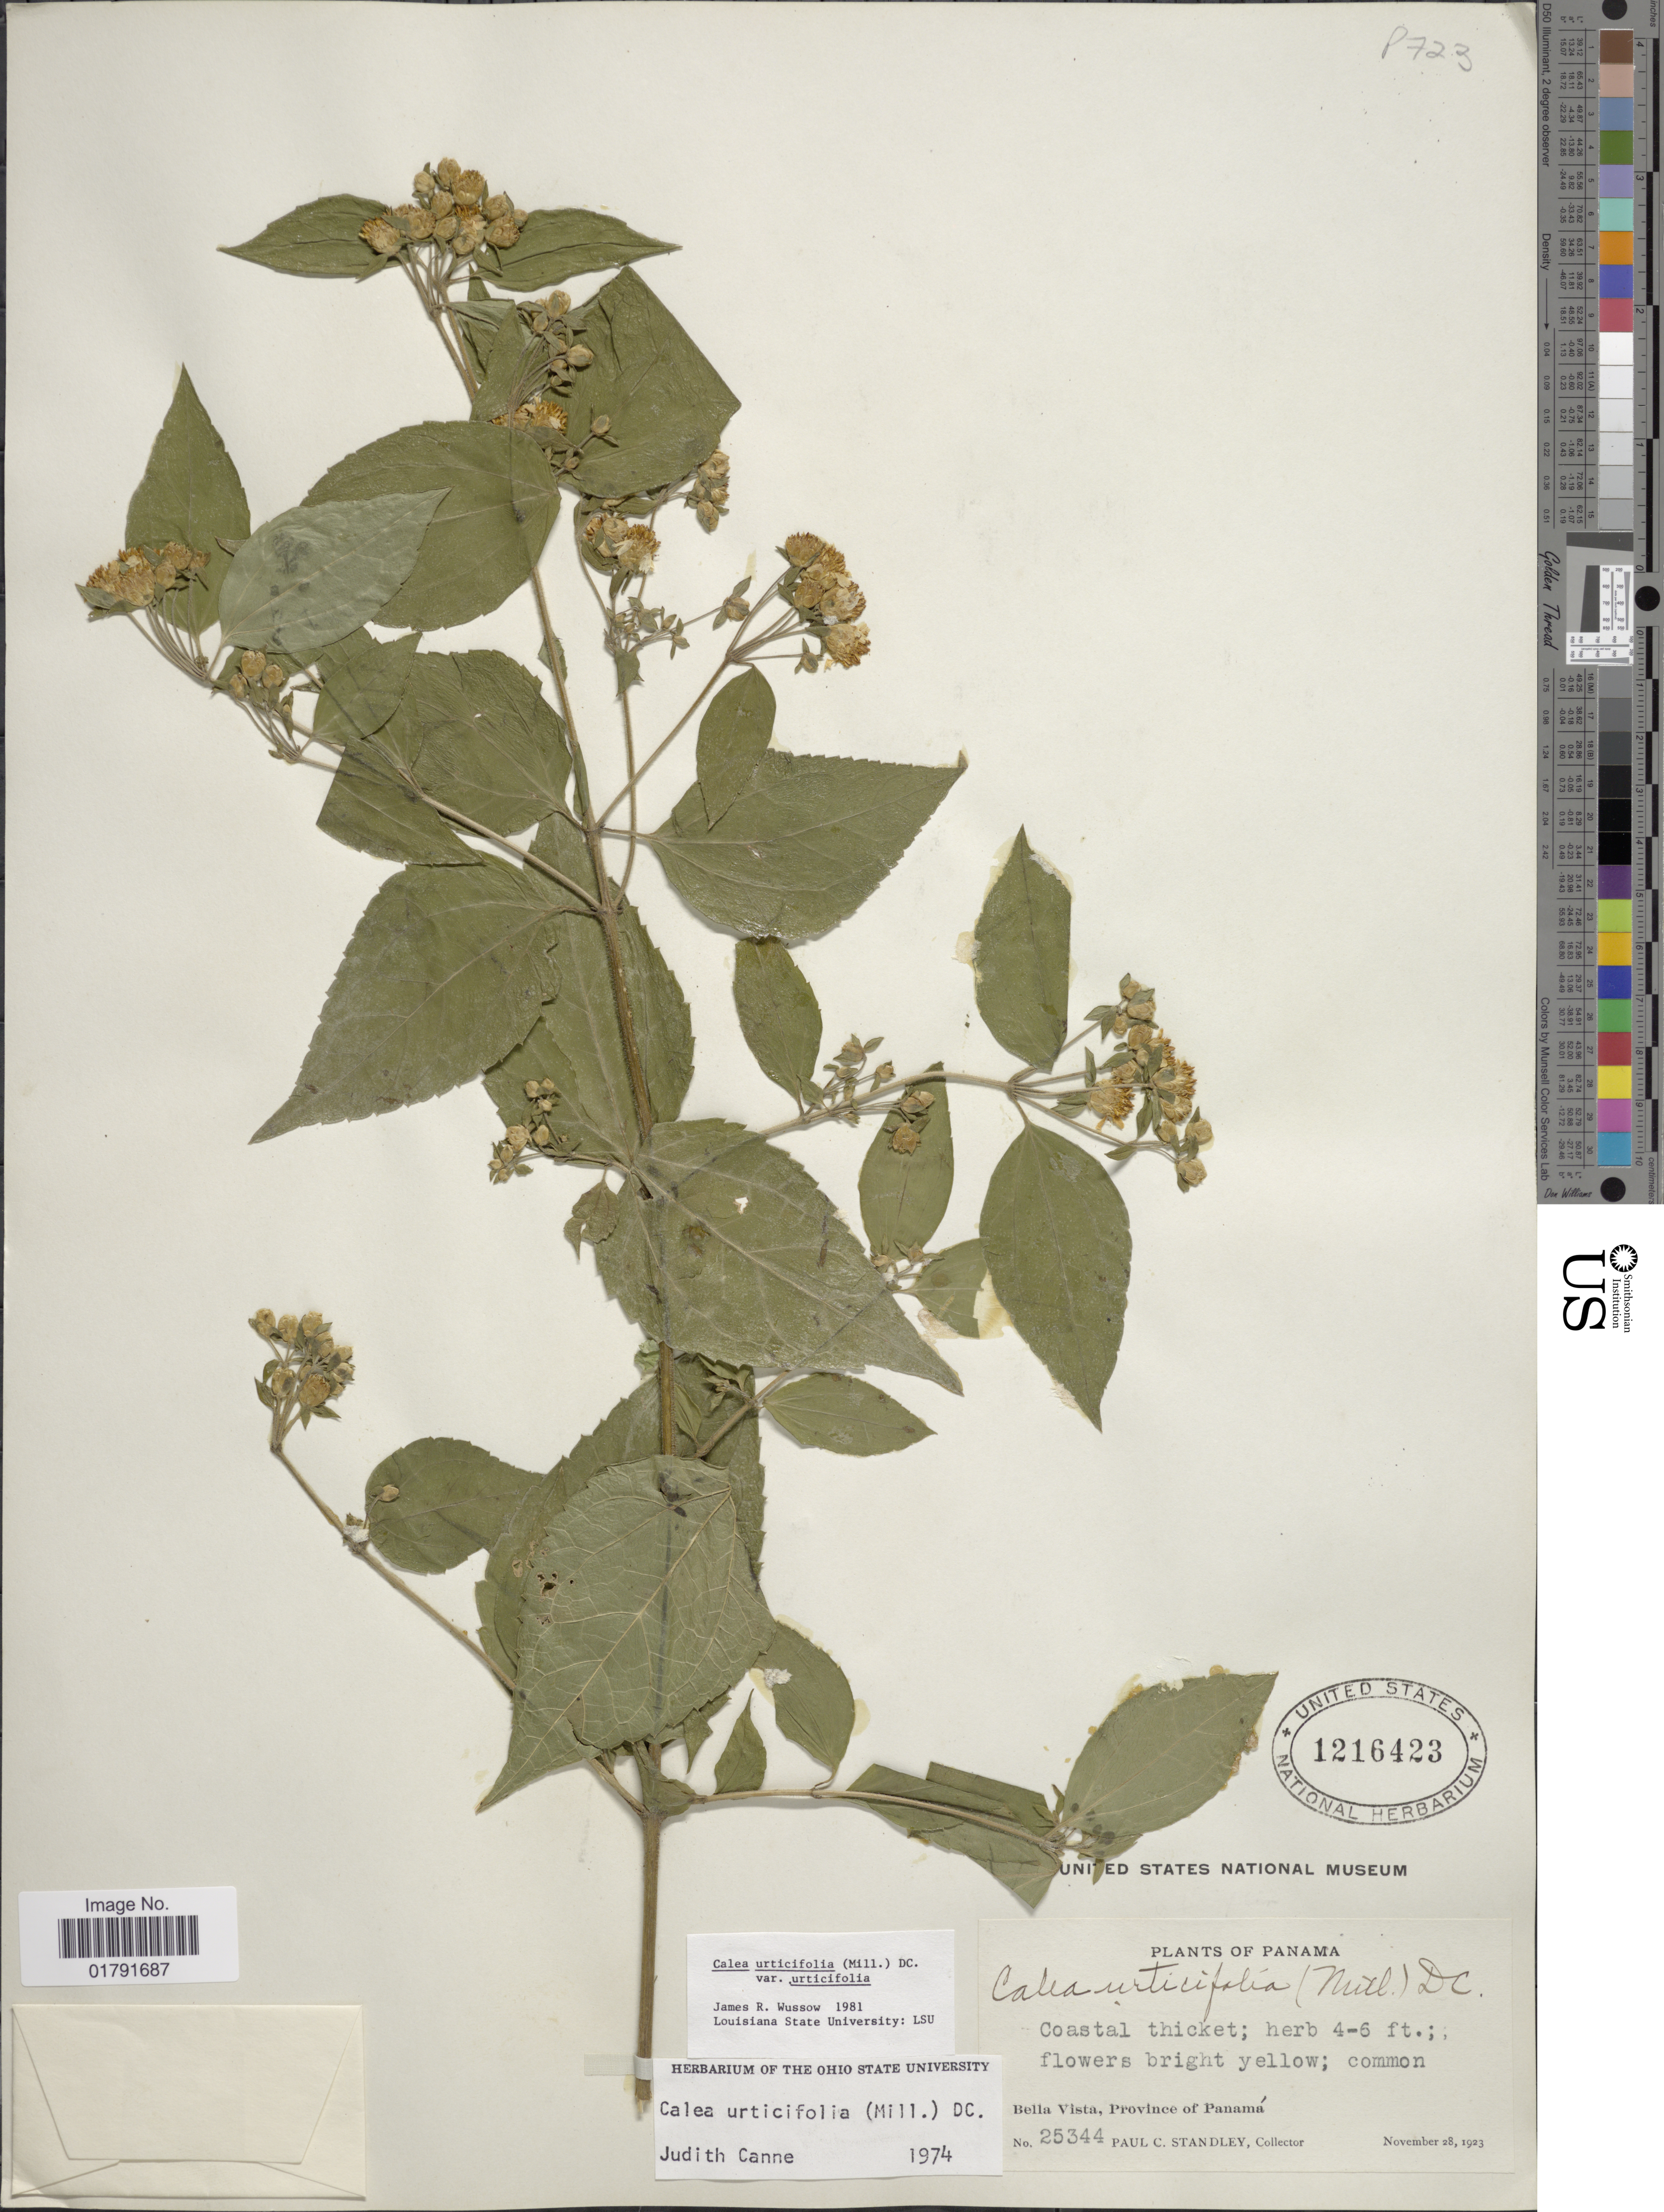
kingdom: Plantae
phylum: Tracheophyta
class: Magnoliopsida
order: Asterales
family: Asteraceae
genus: Calea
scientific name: Calea urticifolia var. urticifolia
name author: (Mill.) DC.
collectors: P. C. Standley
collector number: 25344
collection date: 1923-11-28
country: Panama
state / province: Panamá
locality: Bella Vista, coastal thicket.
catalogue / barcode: US 1216423